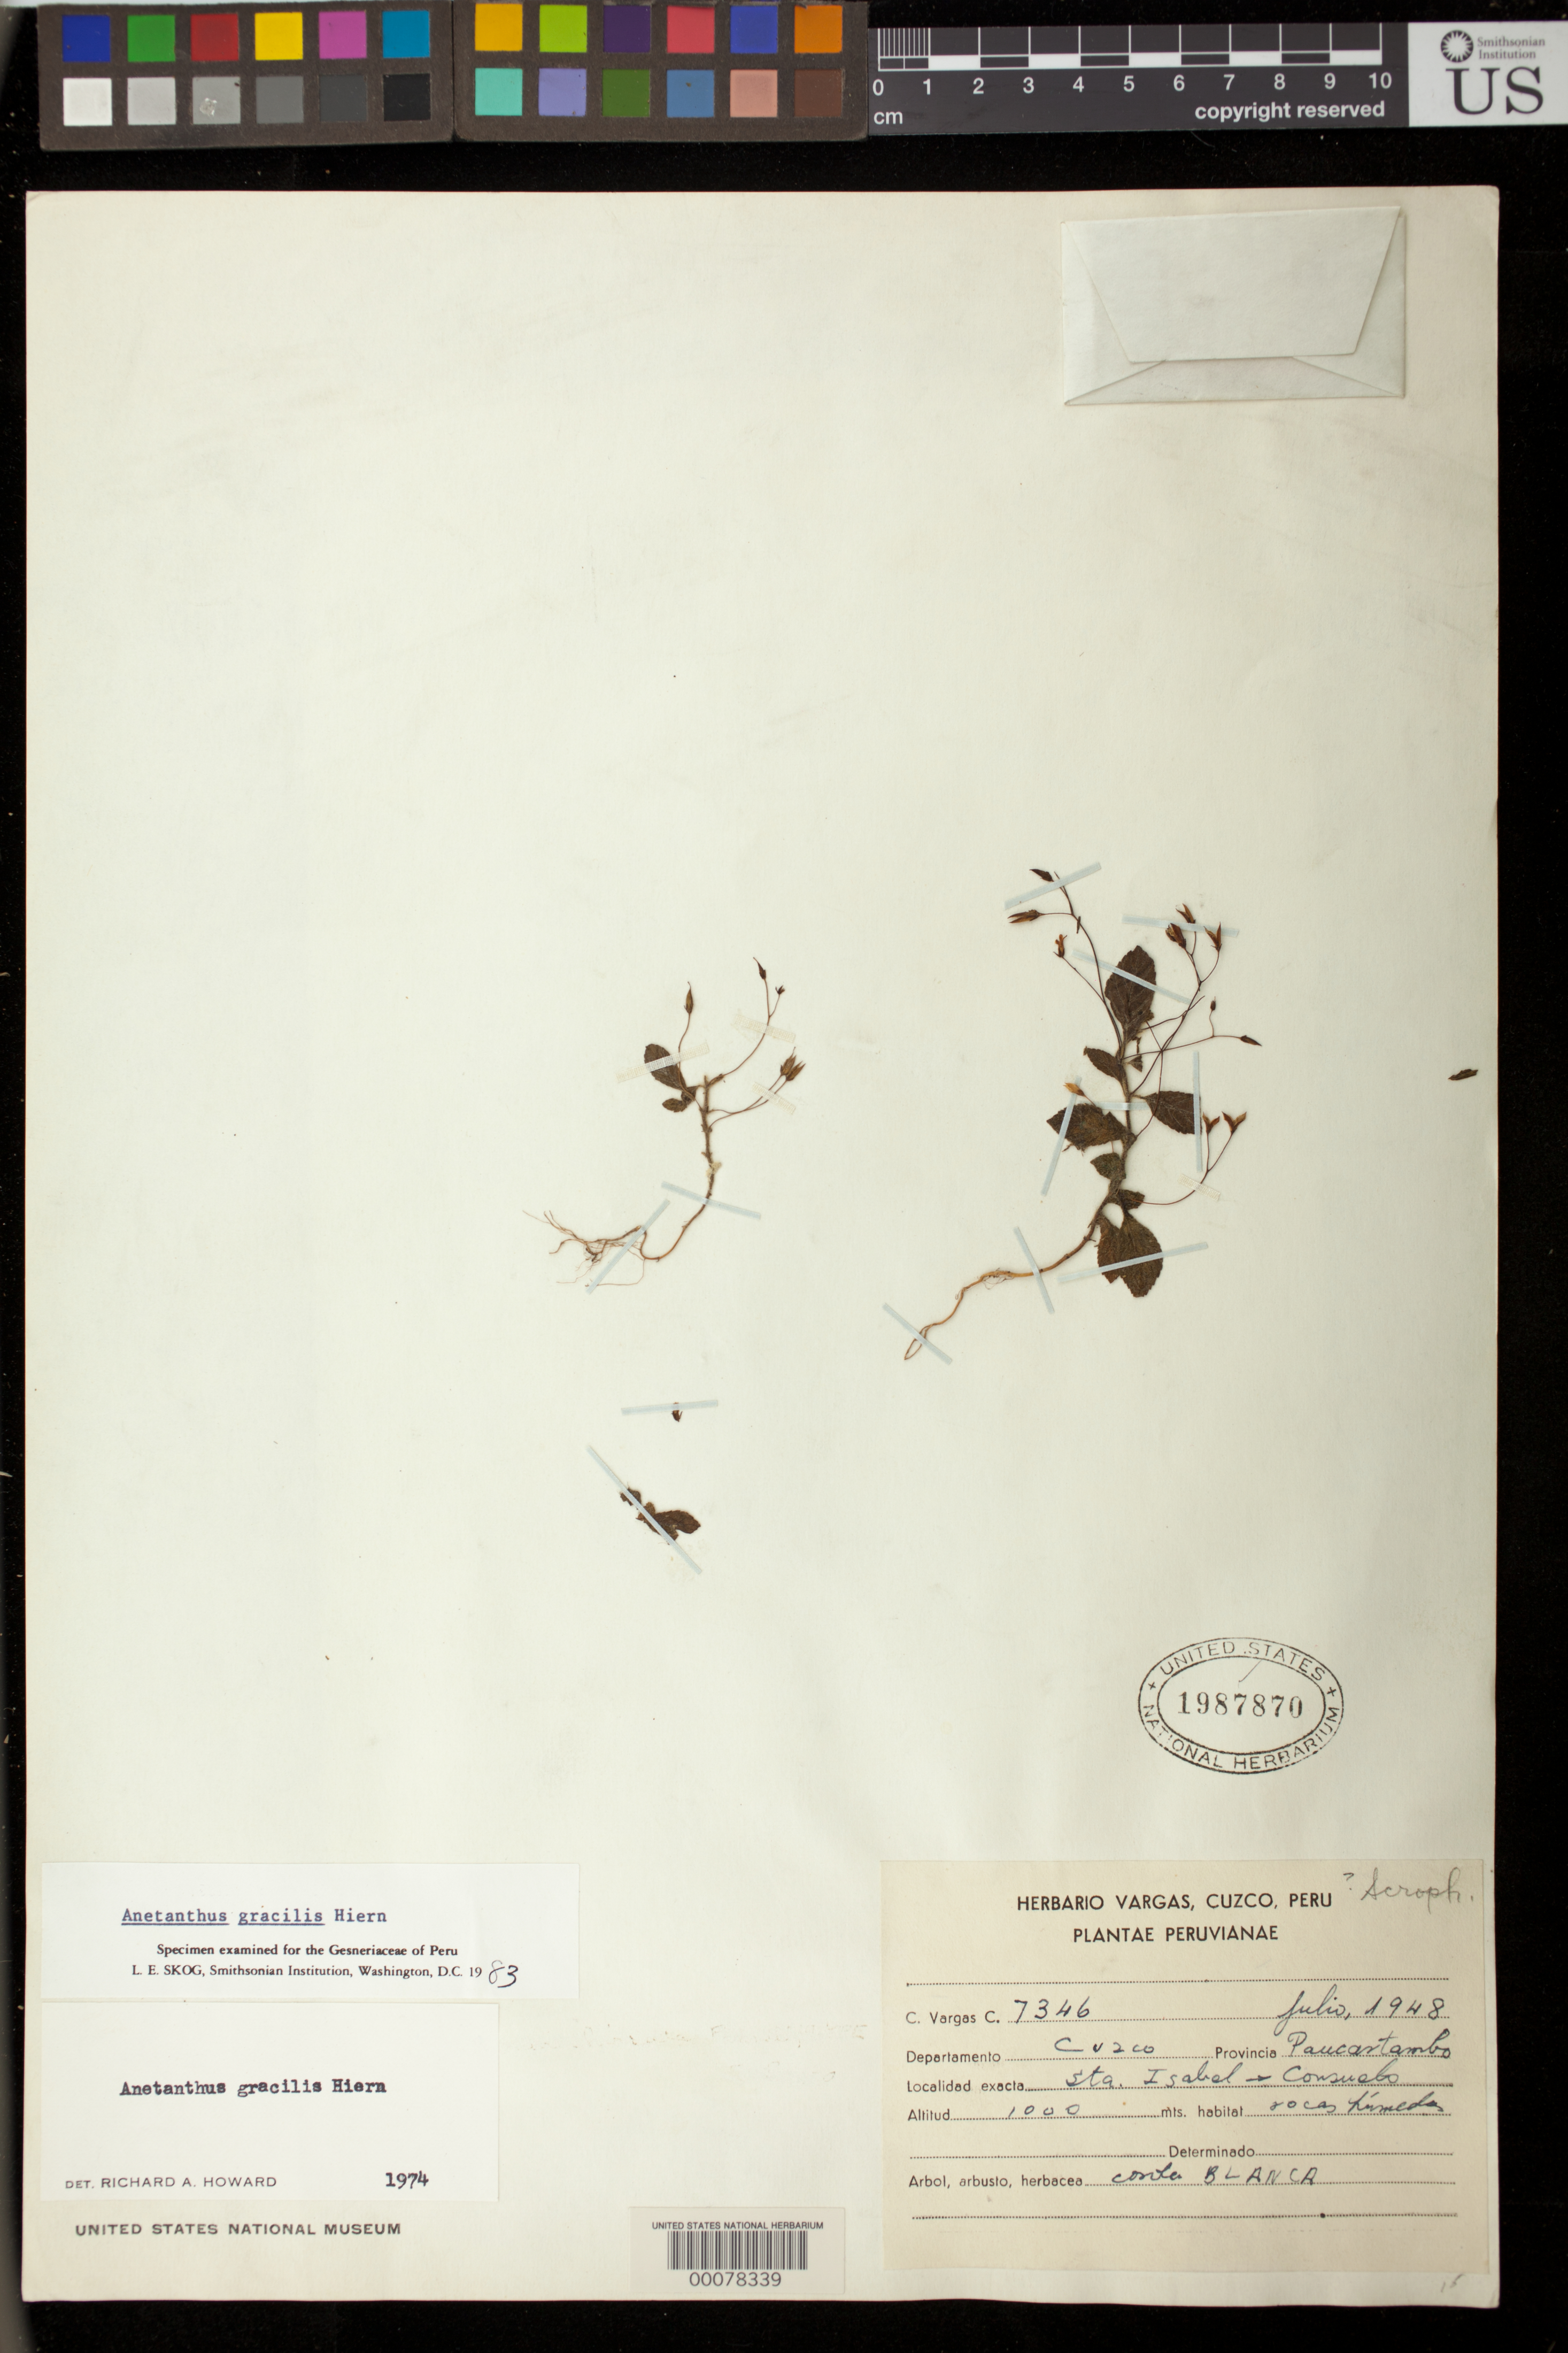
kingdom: Plantae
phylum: Tracheophyta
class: Magnoliopsida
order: Lamiales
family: Gesneriaceae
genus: Anetanthus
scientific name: Anetanthus gracilis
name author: Hiern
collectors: C. Vargas C.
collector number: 7346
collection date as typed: Jul 1948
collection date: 1948-07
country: Peru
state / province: Cusco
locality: Prov. Paucartambo; Sta. Isabel, Consuelo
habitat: Roca humidas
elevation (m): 1000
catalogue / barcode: US 1987870